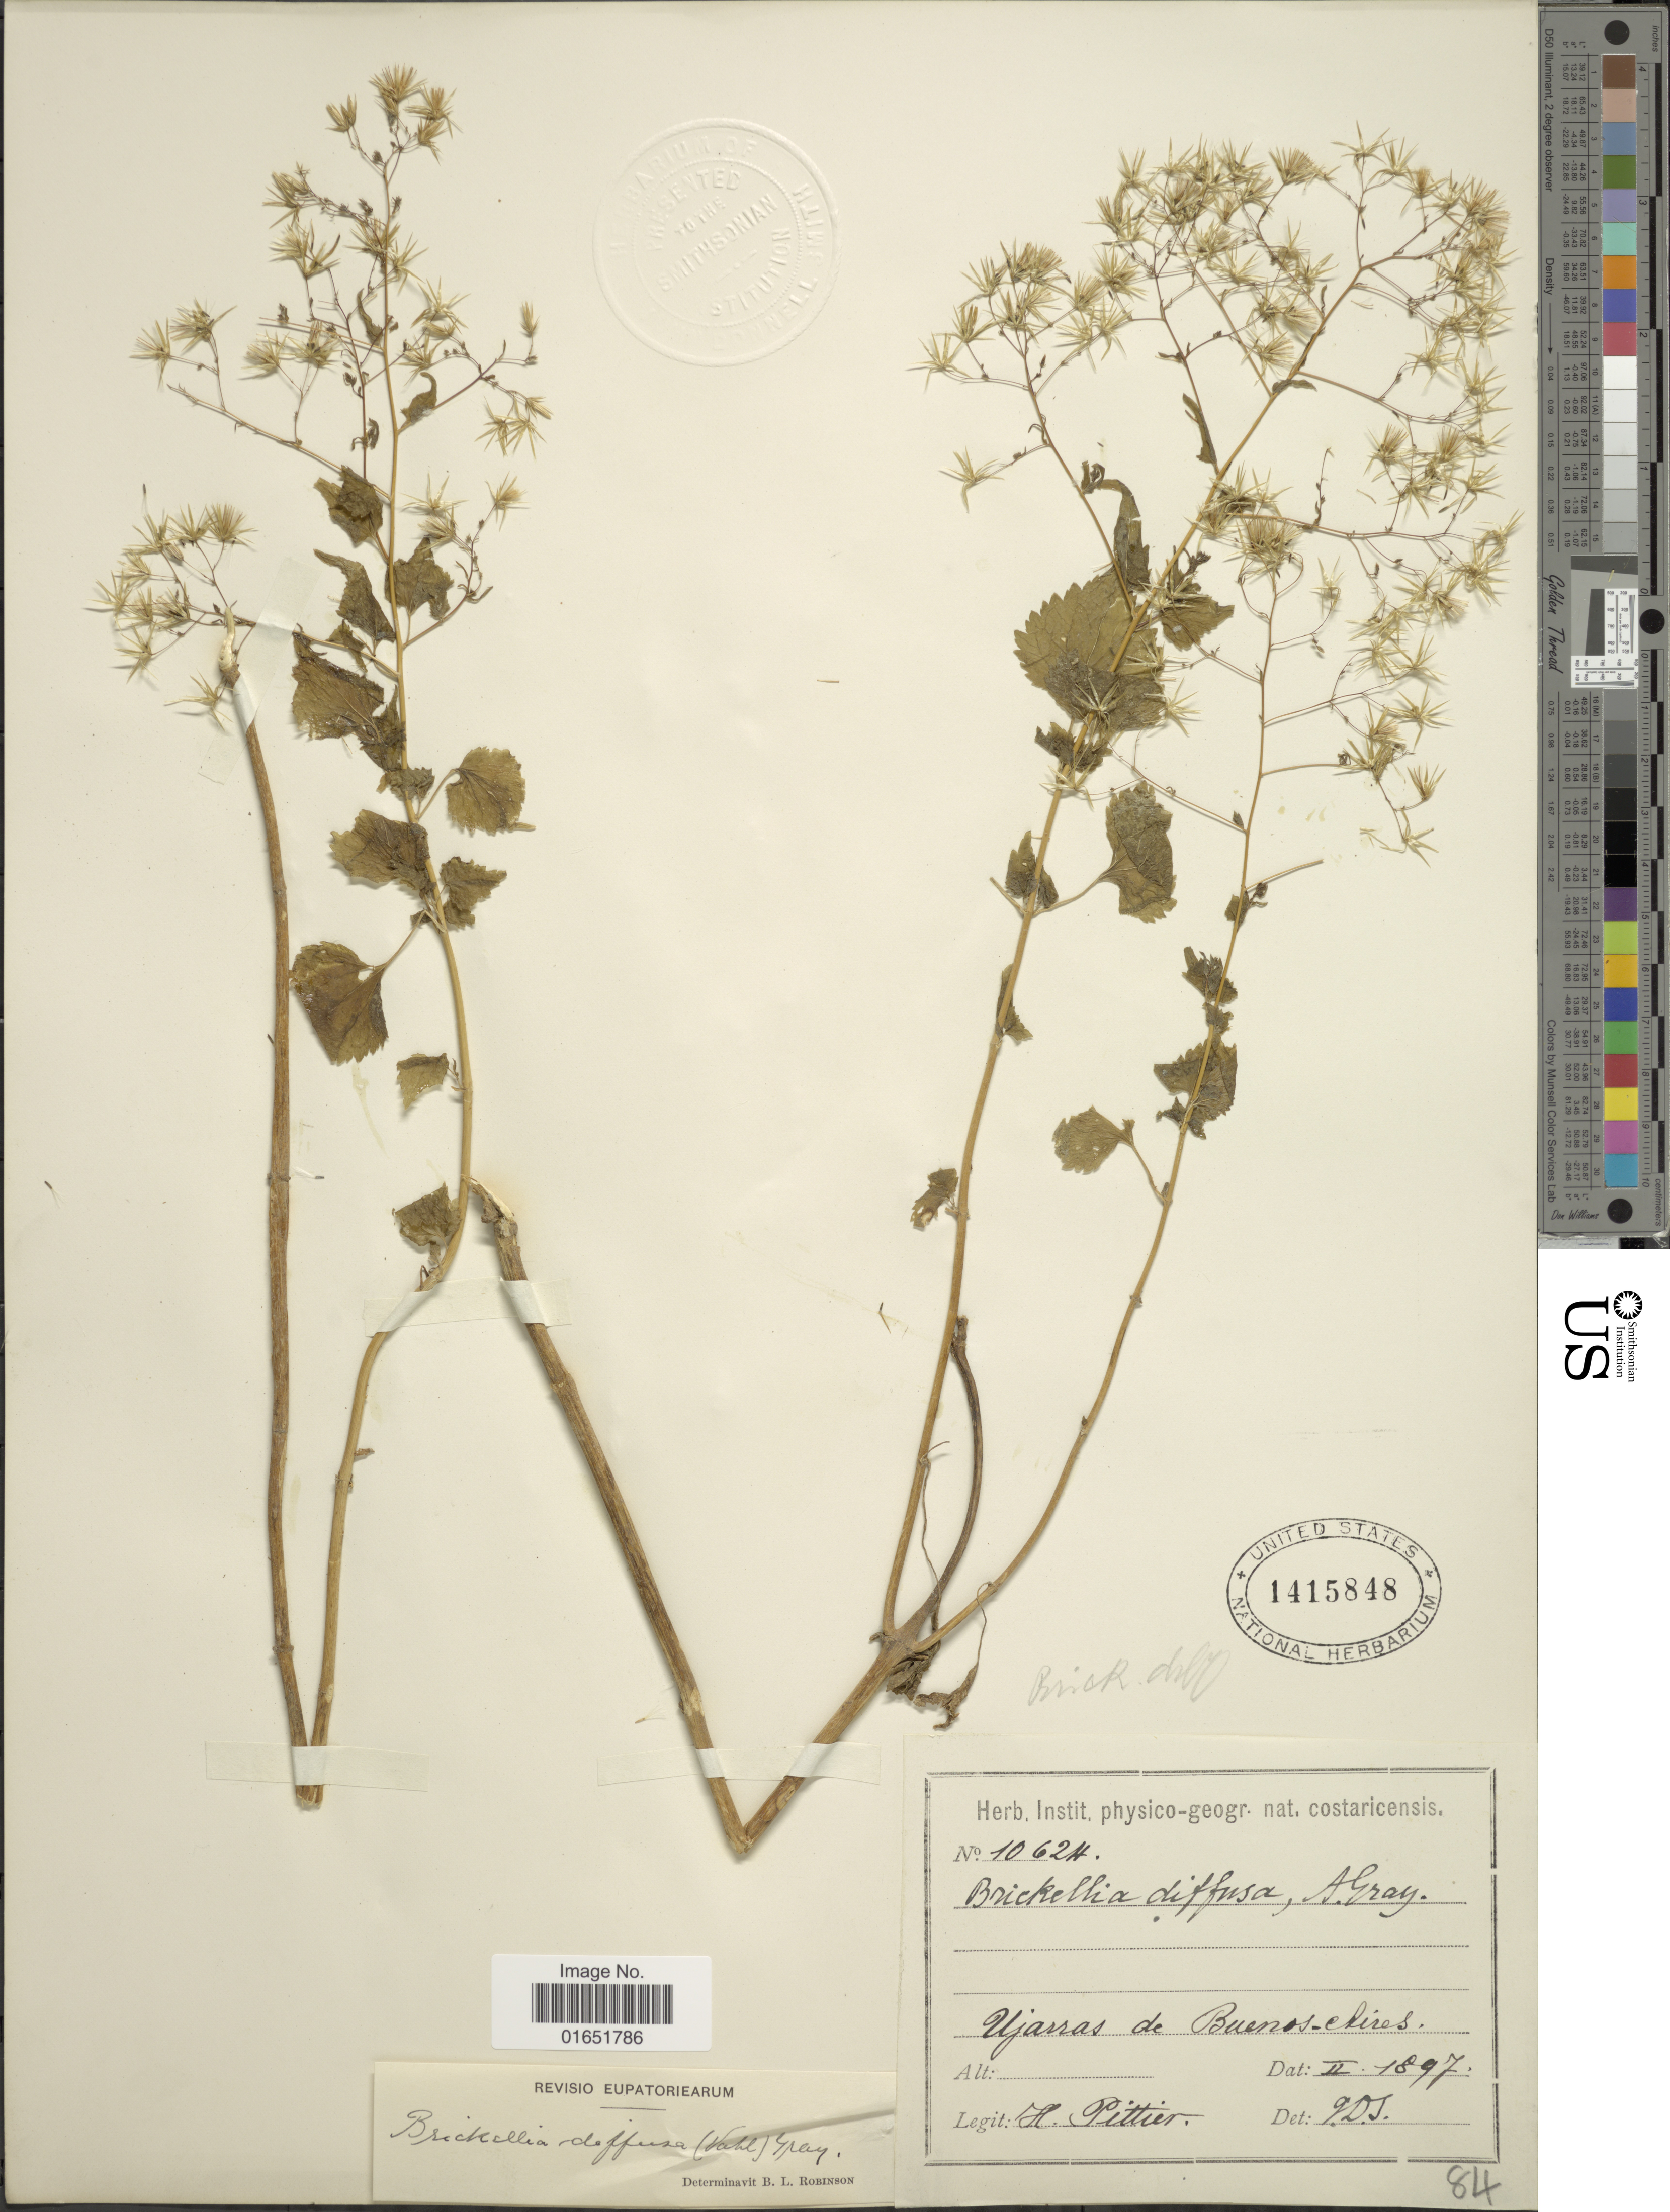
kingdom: Plantae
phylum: Tracheophyta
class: Magnoliopsida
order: Asterales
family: Asteraceae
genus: Brickellia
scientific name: Brickellia diffusa M.E. Jones, nom illeg.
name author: M.E. Jones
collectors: H. F. Pittier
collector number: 10624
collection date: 1897-02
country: Costa Rica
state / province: Puntarenas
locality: Ujarras de Buenos-Chires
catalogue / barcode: US 1415848